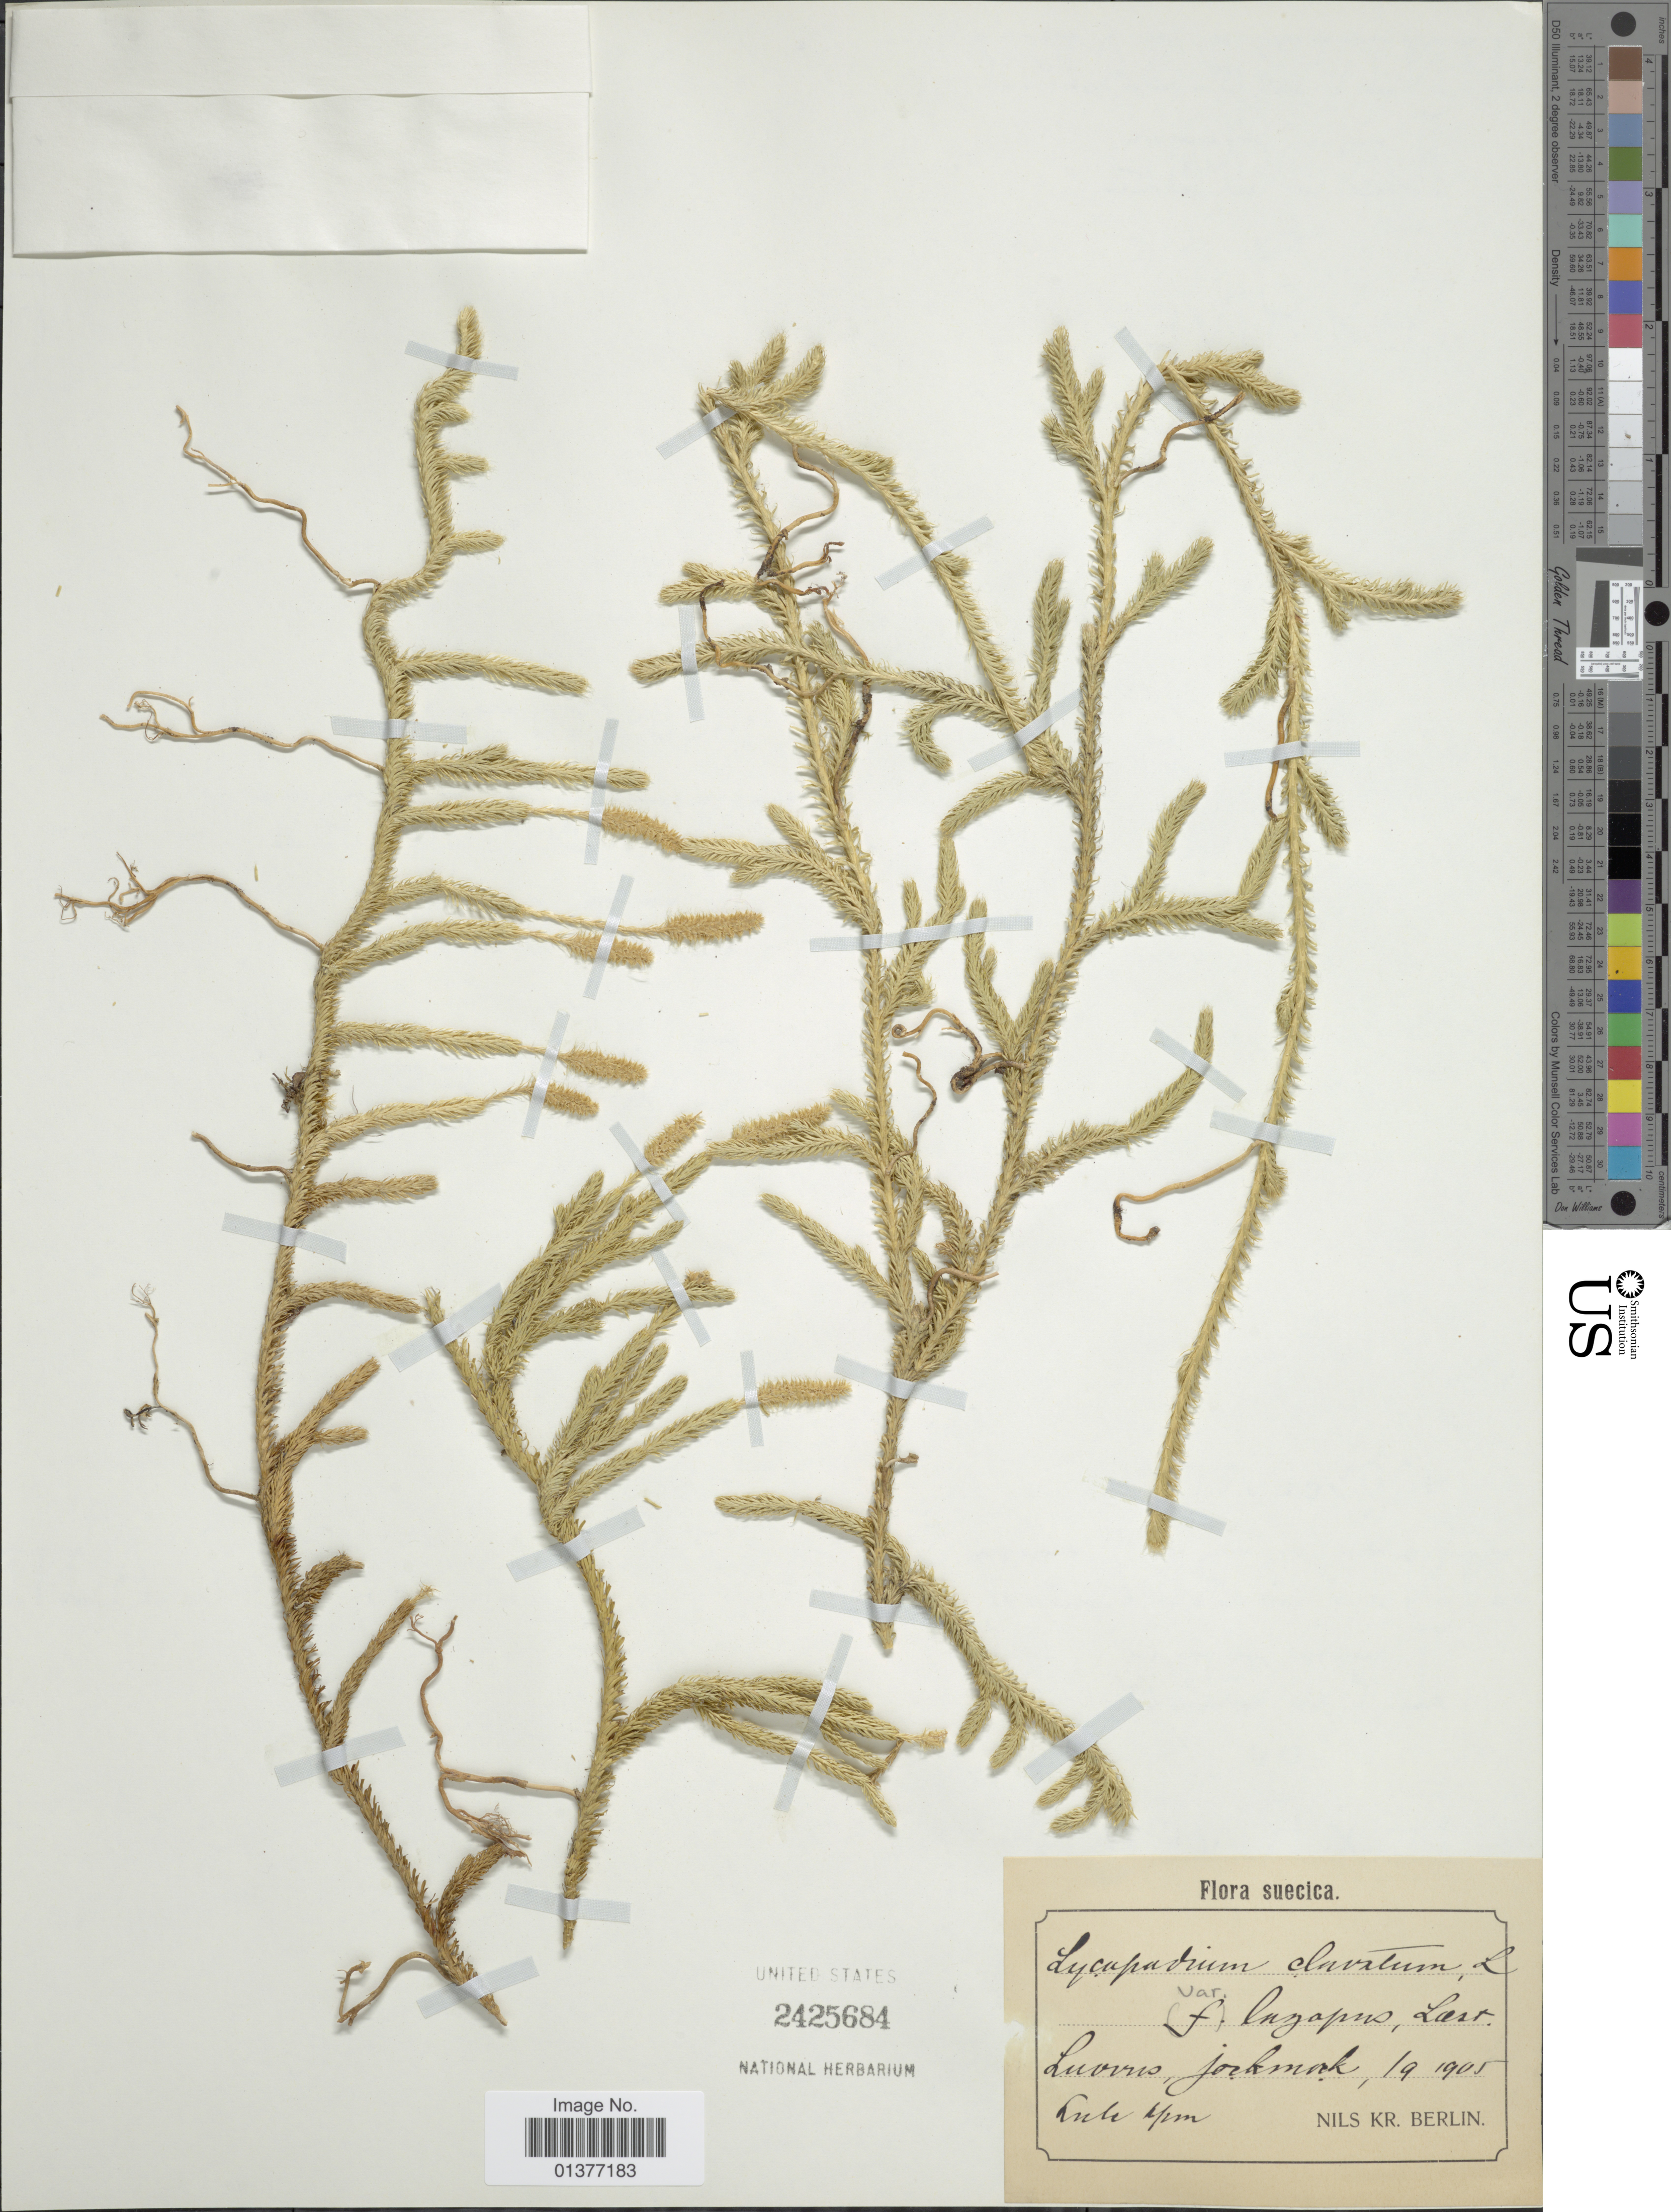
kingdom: Plantae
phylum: Tracheophyta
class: Lycopodiopsida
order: Lycopodiales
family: Lycopodiaceae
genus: Lycopodium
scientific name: Lycopodium clavatum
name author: L.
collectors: N. Berlin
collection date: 1905-09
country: Sweden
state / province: Norrbotten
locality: Jokkmokk, Luovaure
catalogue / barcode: US 2425684